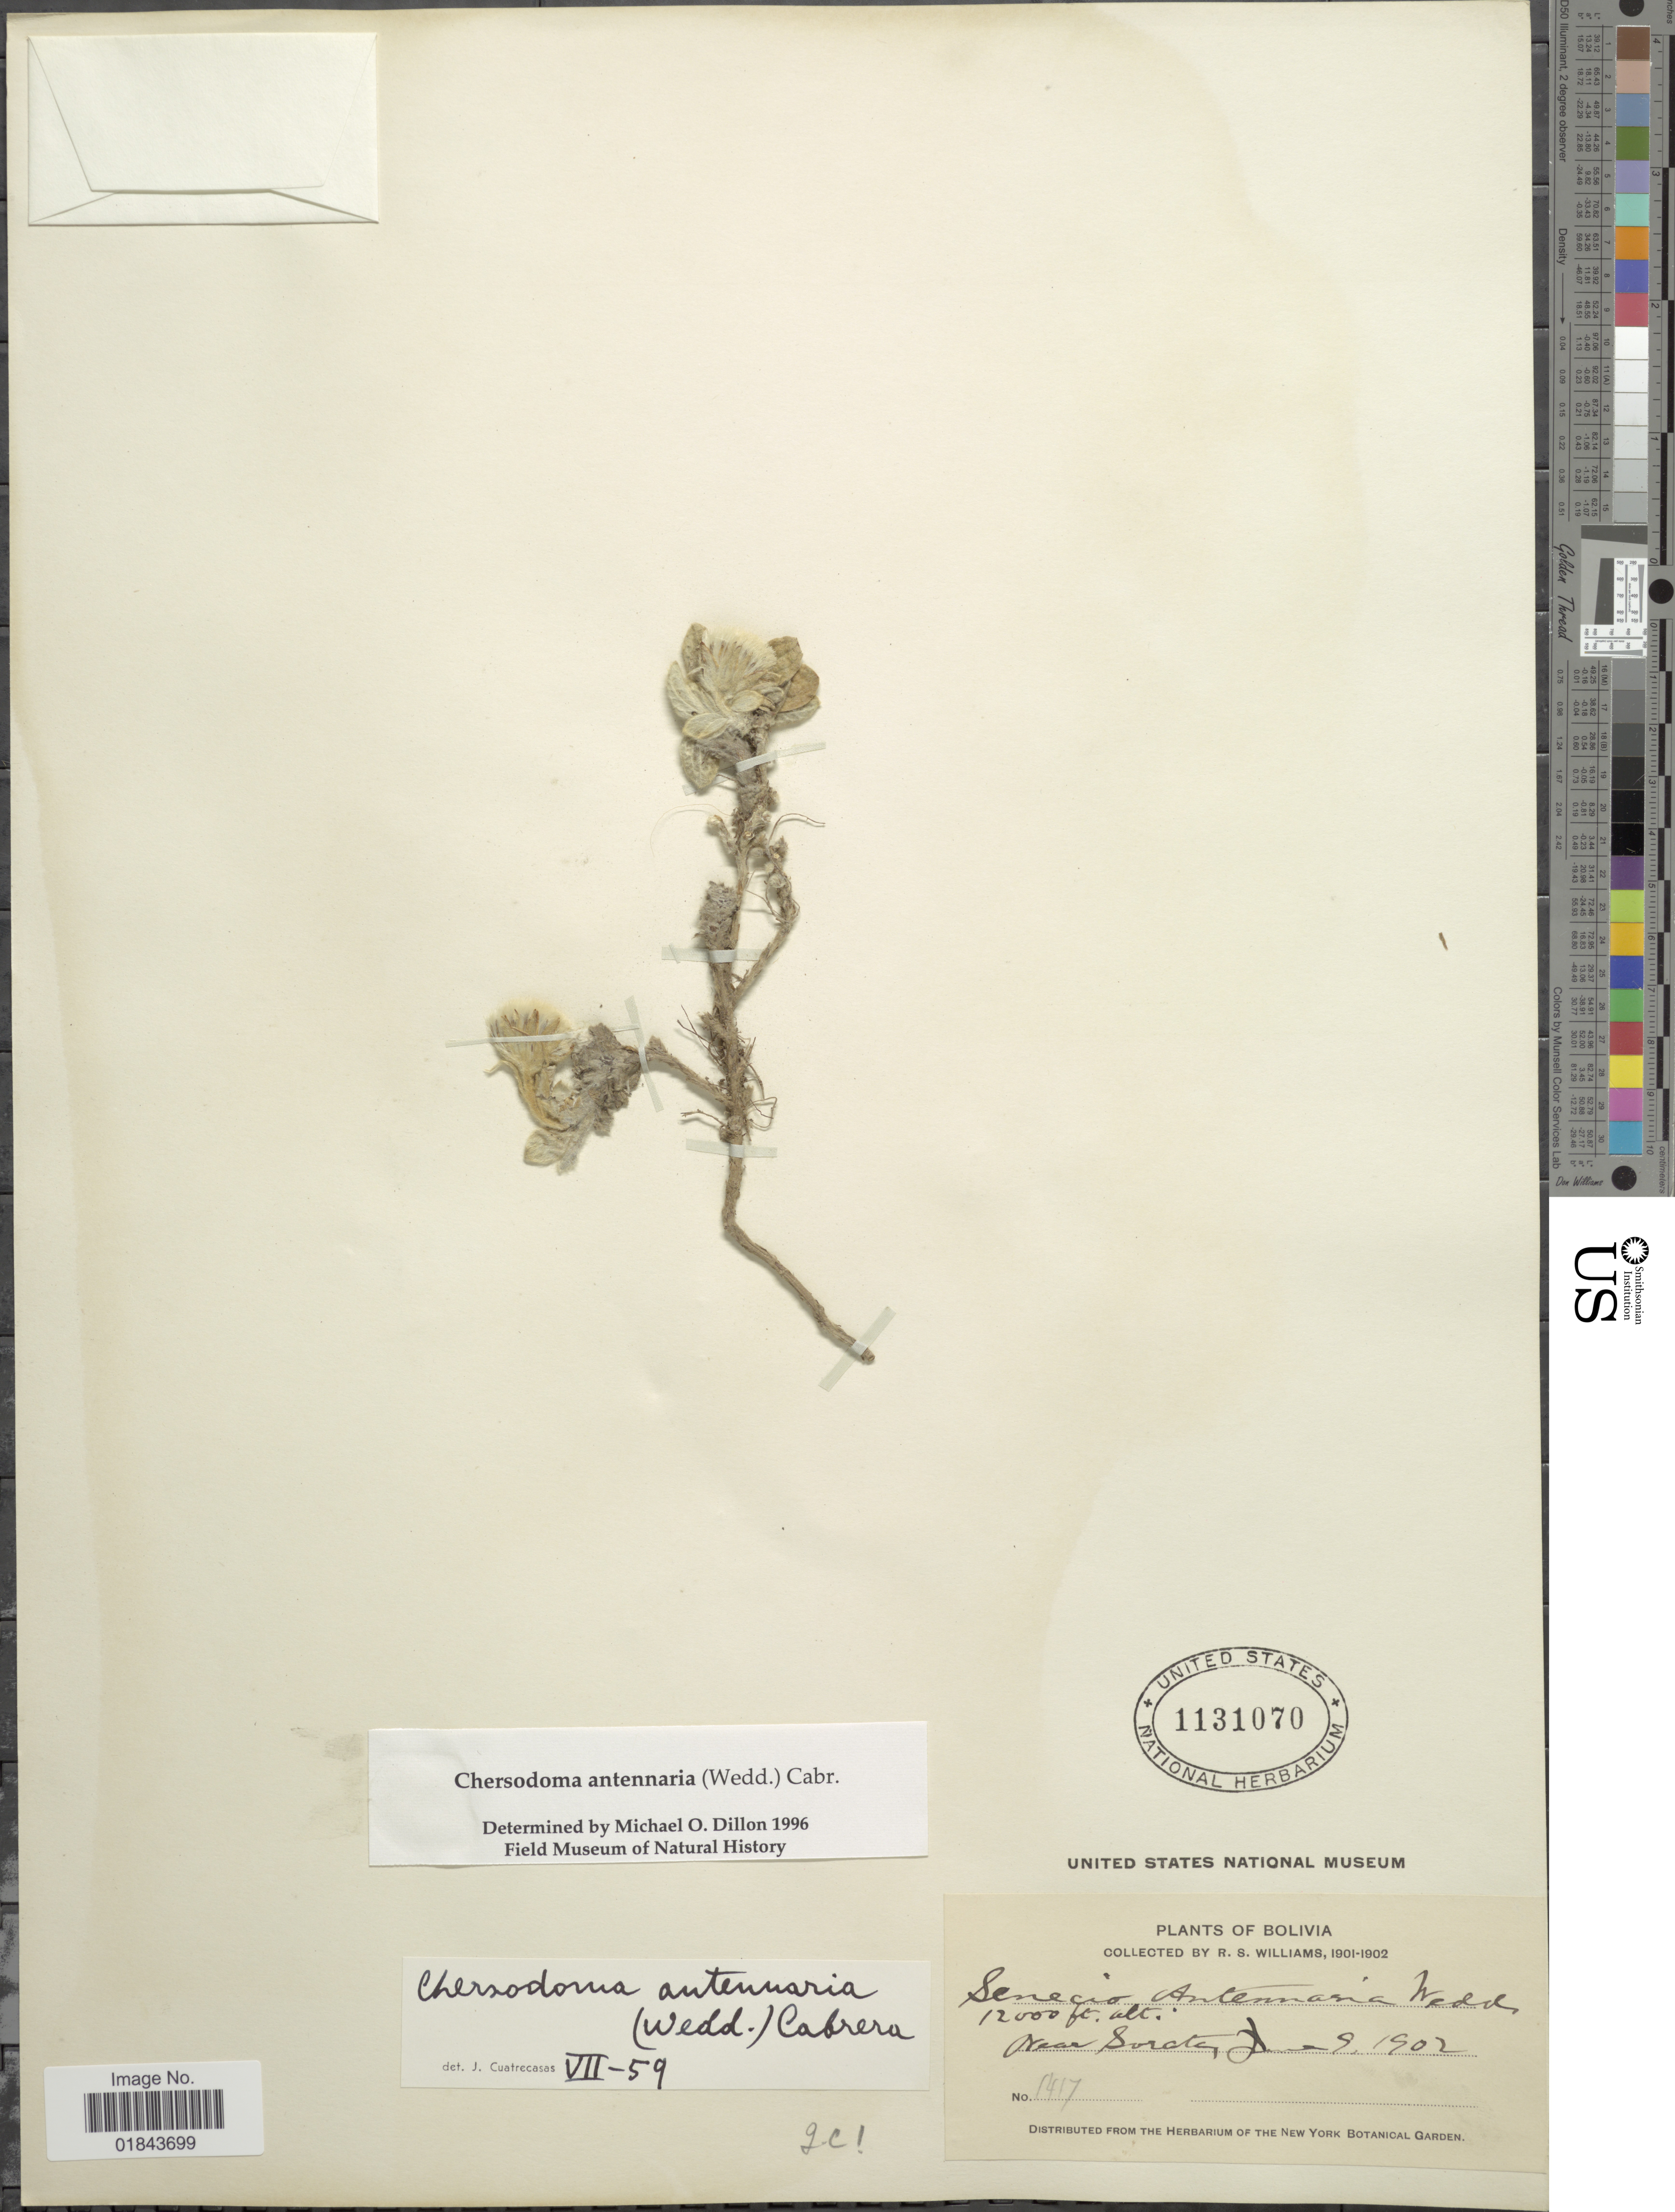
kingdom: Plantae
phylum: Tracheophyta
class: Magnoliopsida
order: Asterales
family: Asteraceae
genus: Chersodoma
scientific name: Chersodoma antennaria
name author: (Wedd.) Cabrera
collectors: R. S. Williams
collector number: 1417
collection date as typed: June 9, 1902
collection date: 1902-06-09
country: Bolivia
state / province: La Páz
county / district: Larecaja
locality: Near Sorata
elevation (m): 3658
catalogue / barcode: US 1131070